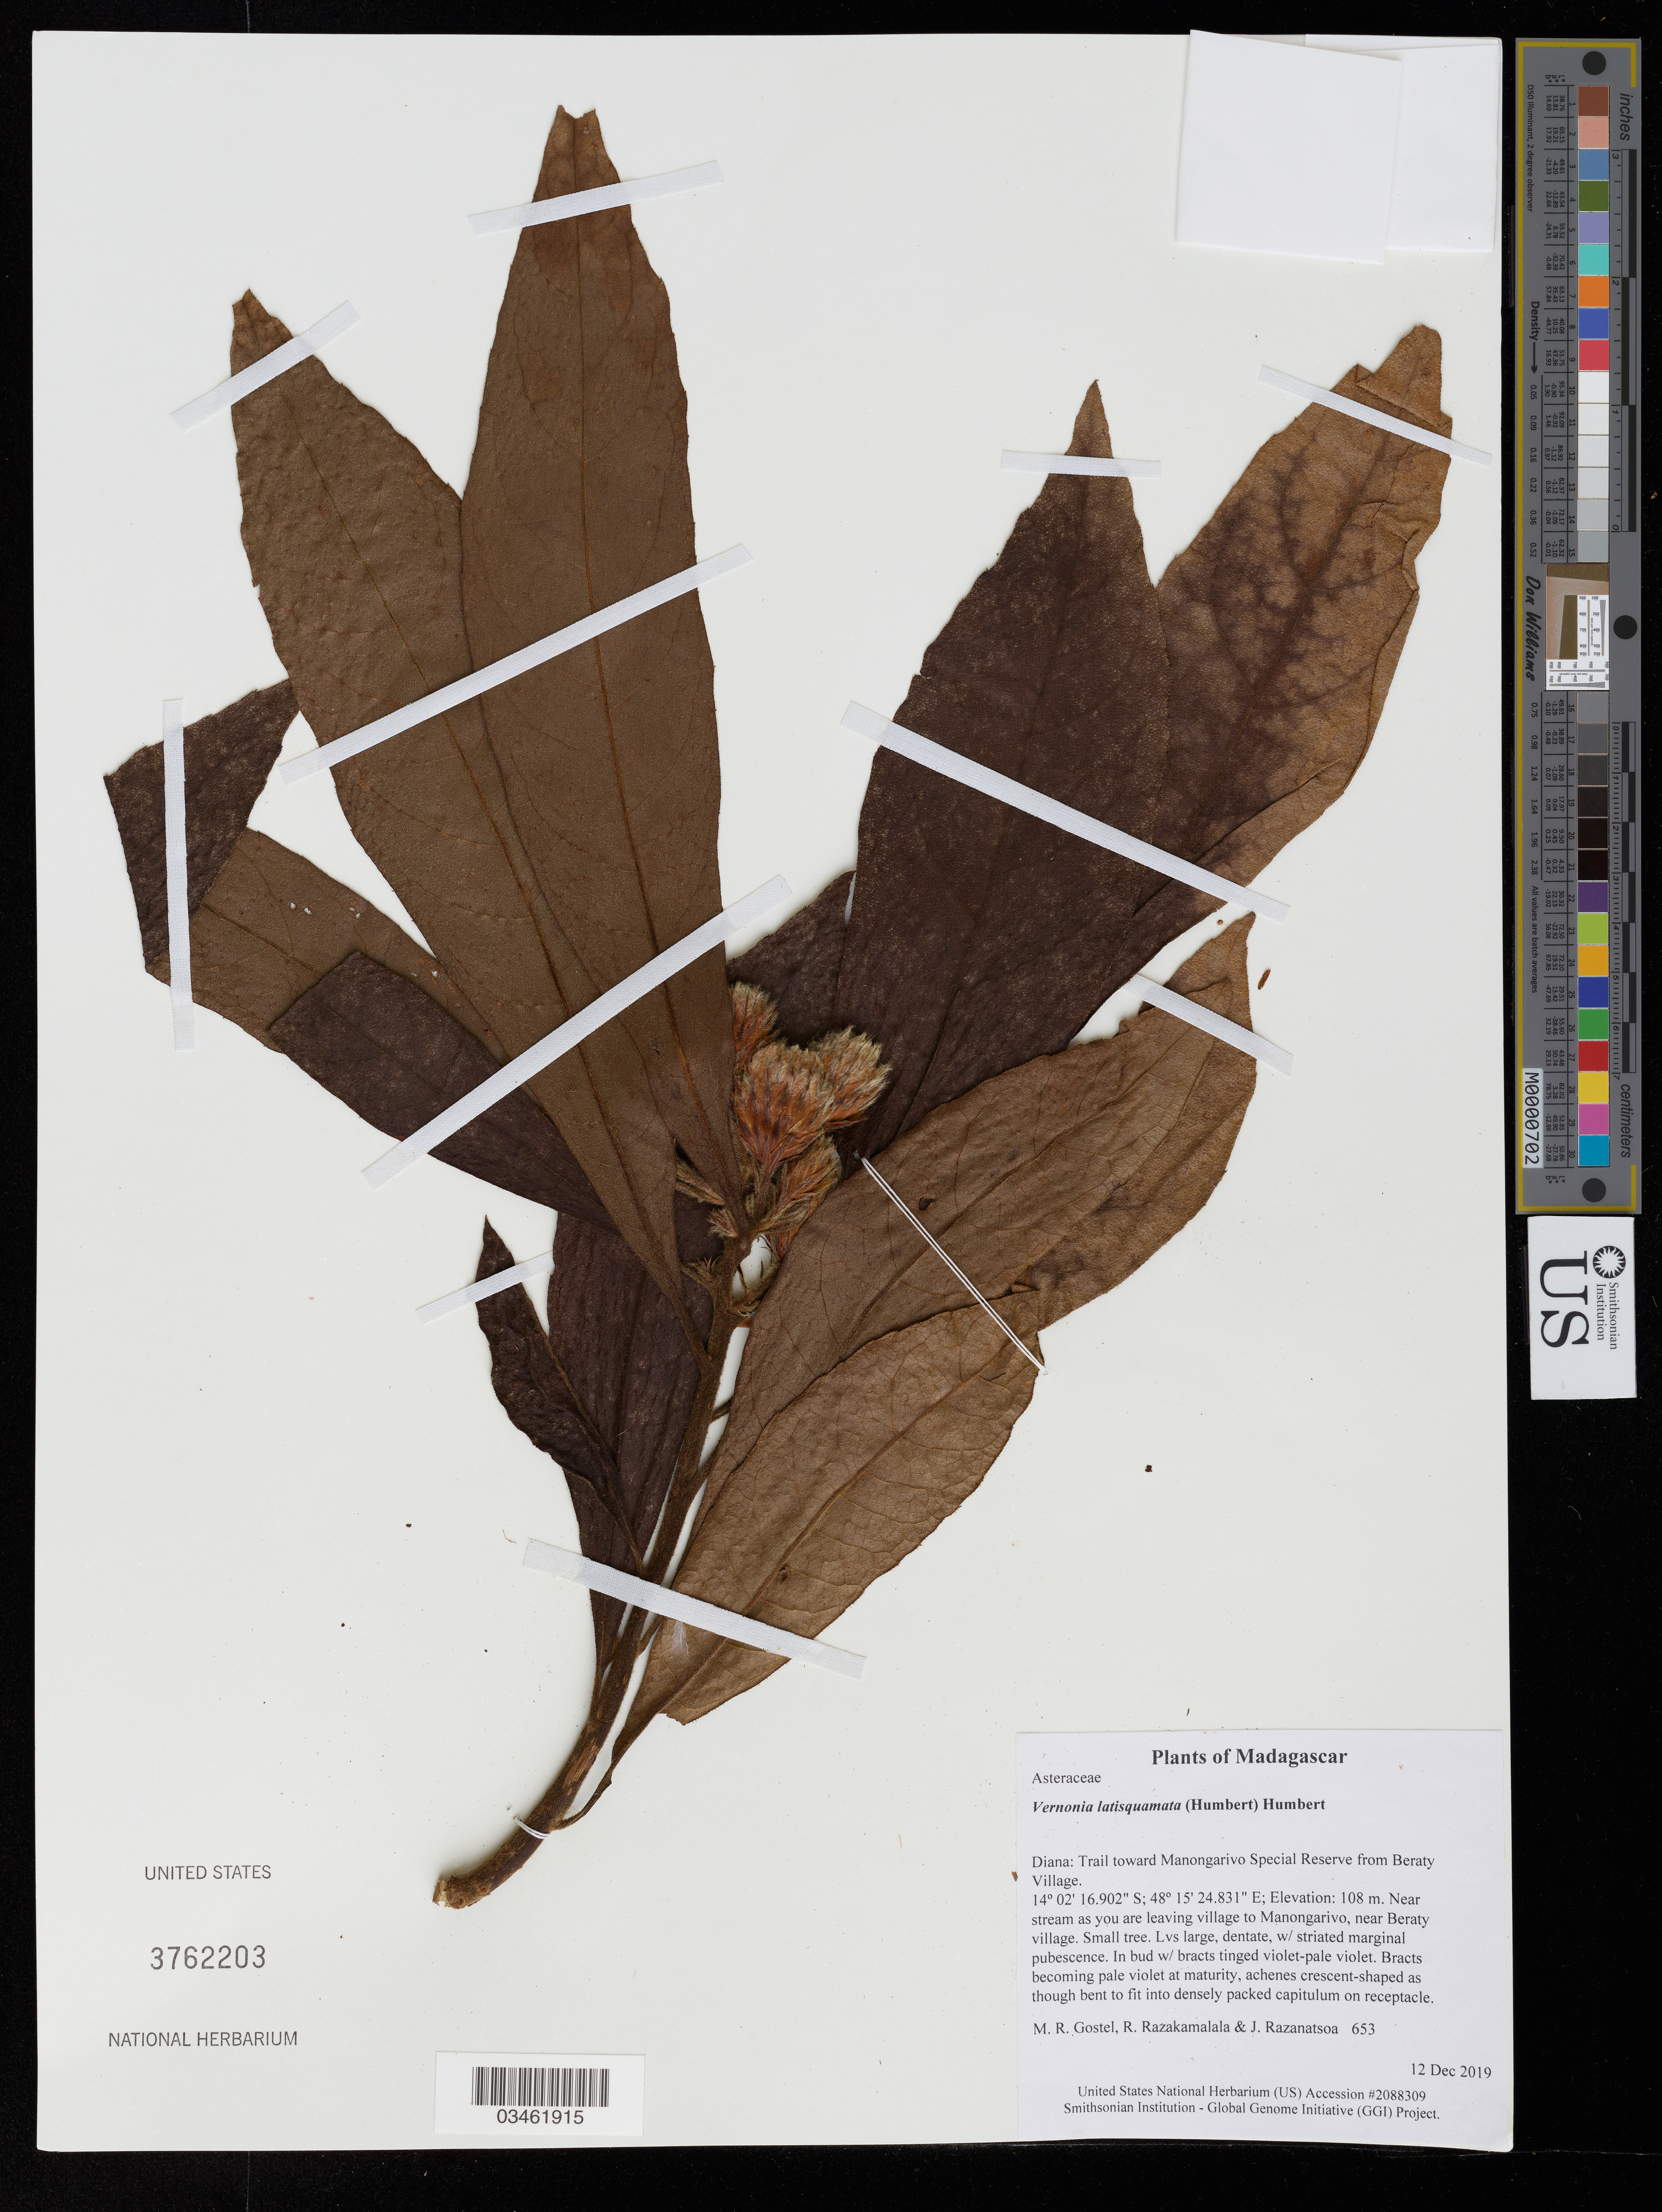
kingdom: Plantae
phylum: Tracheophyta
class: Magnoliopsida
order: Asterales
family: Asteraceae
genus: Vernonia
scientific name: Vernonia latisquamata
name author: (Humbert) Humbert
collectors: M. R. Gostel, R. Razakamalala & J. Razanatsoa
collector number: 653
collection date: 2019-12-12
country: Madagascar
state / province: Diana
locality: Trail toward Manongarivo Special Reserve from Beraty Village. Near stream as you are leaving village to Manongarivo, near Beraty village.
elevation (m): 108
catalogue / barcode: US 3762203